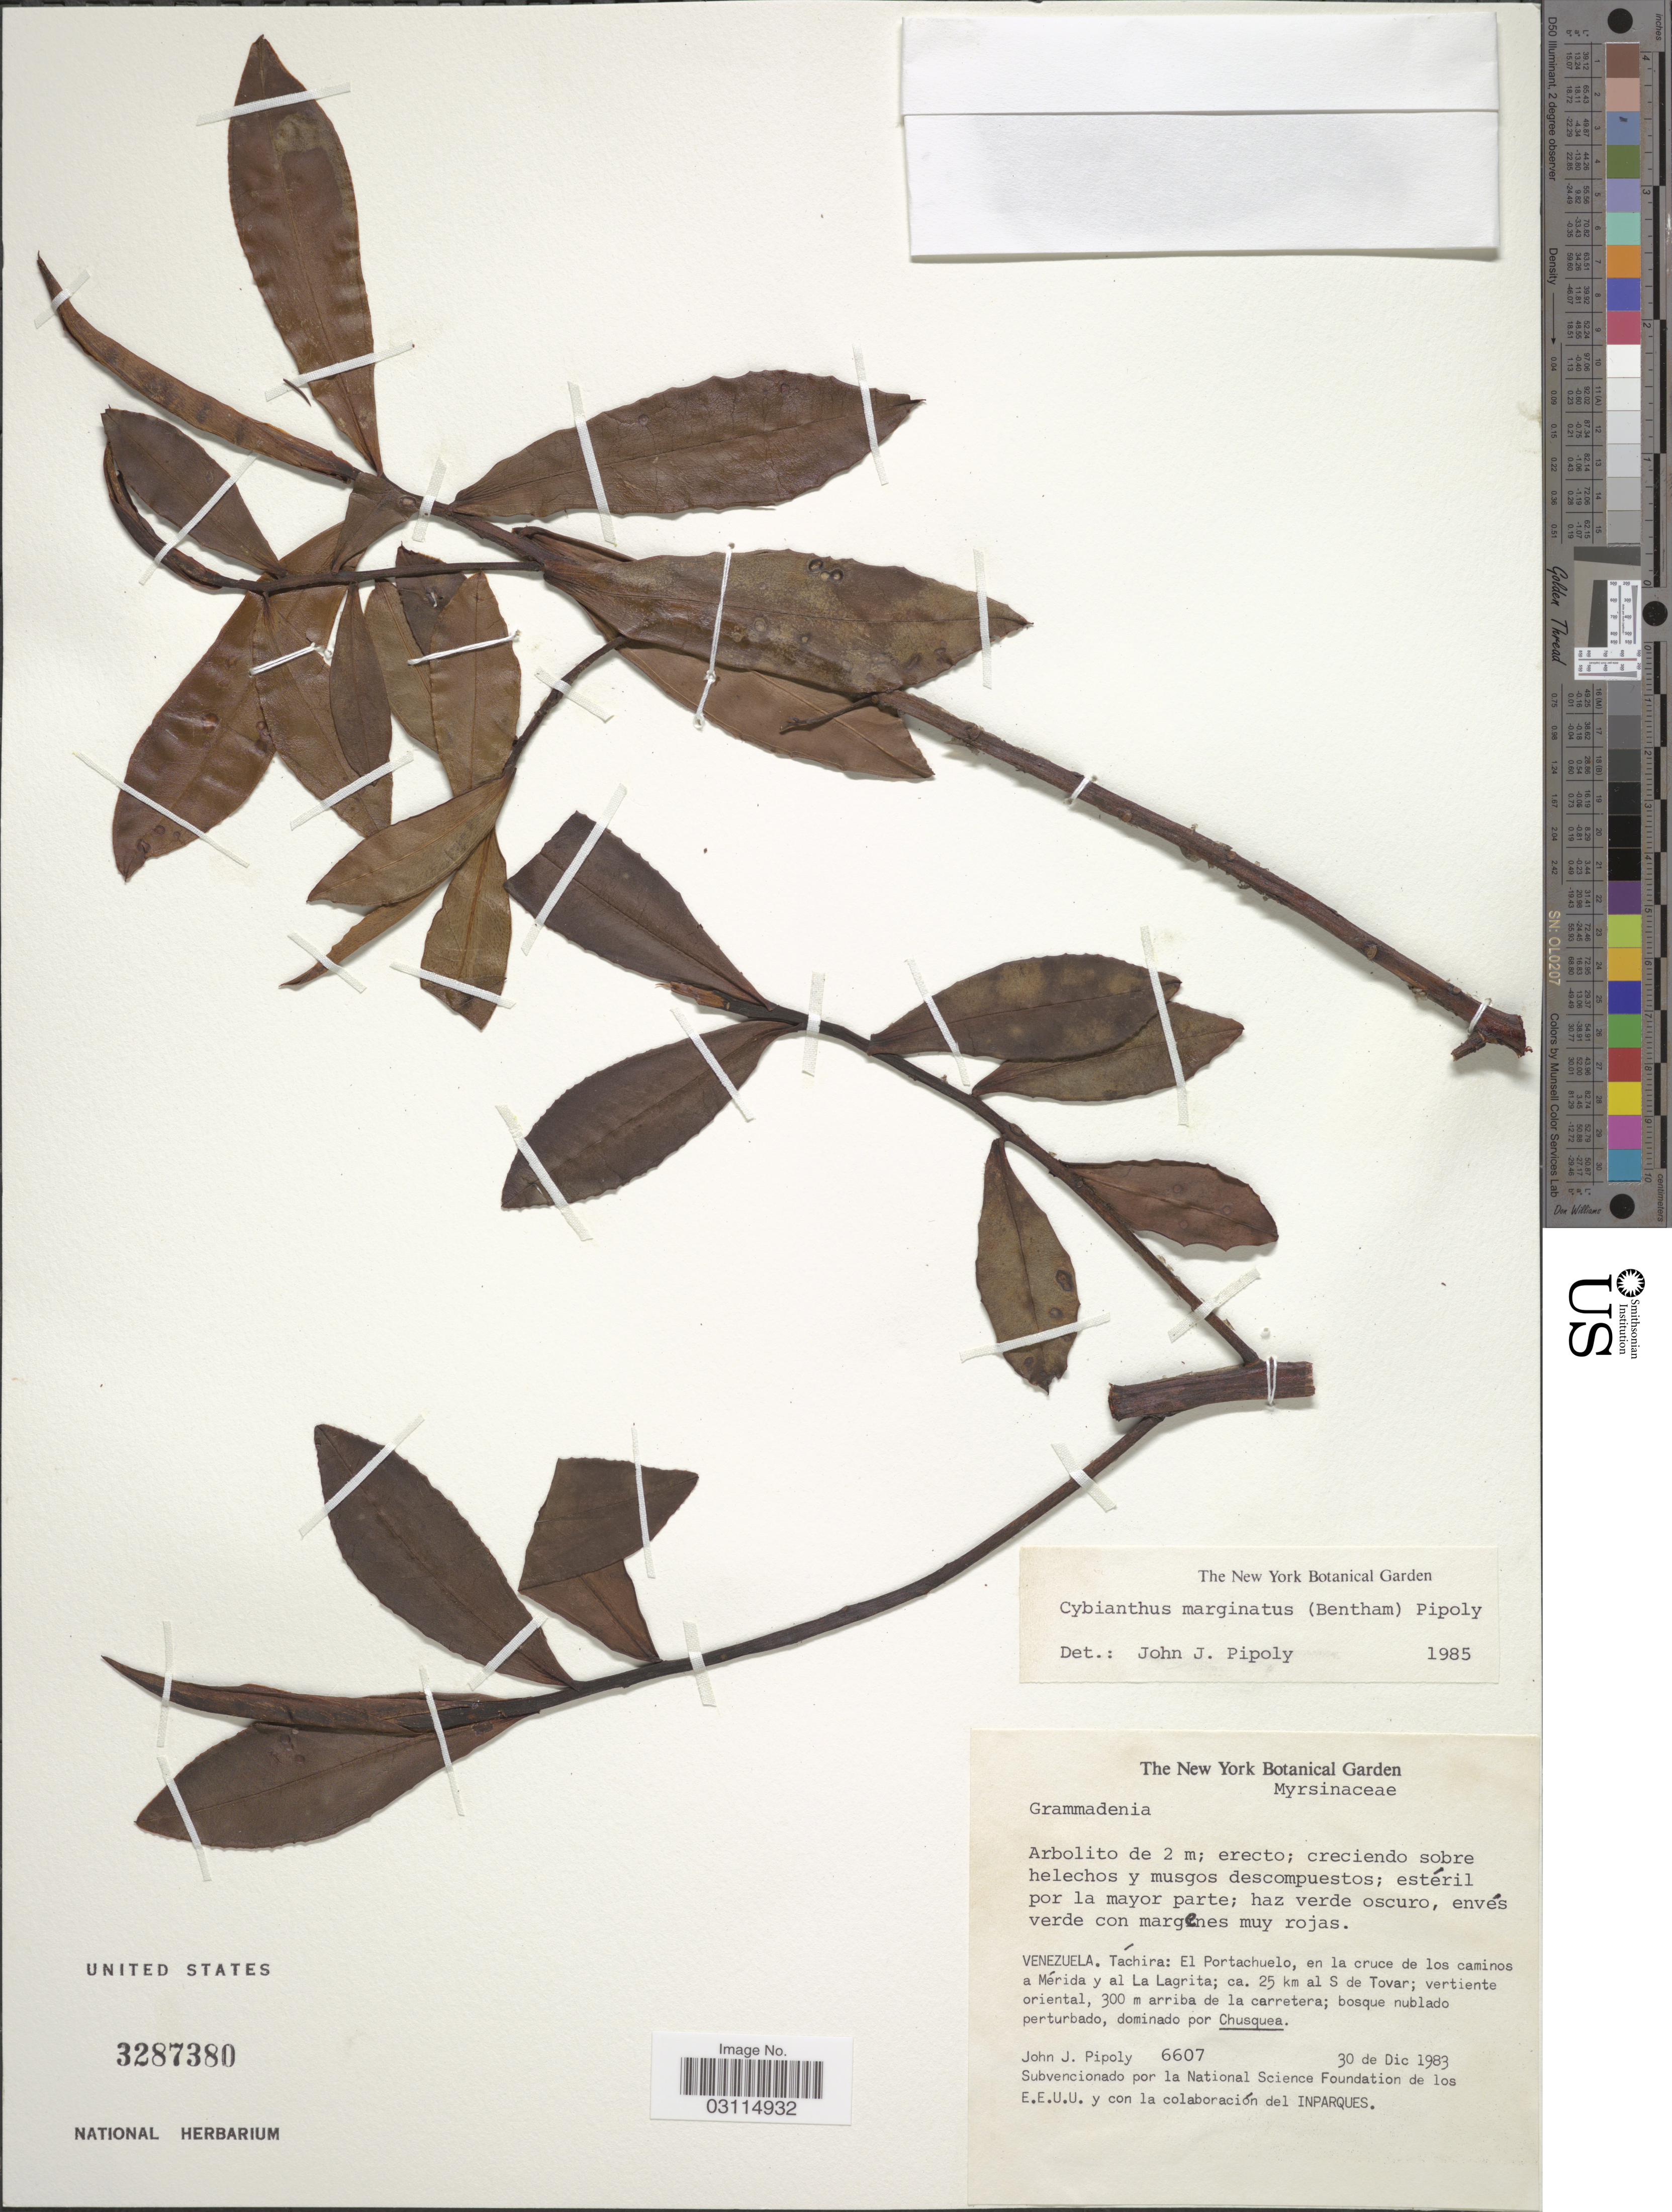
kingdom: Plantae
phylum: Tracheophyta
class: Magnoliopsida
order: Ericales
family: Primulaceae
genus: Cybianthus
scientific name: Cybianthus marginatus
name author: (Benth.) Pipoly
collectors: J. J. Pipoly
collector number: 6607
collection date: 1983-12-30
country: Venezuela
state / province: Tachira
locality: El Portachuelo, en la cruce de los caminos a Mérida y a La Lagrita; ca. 25 km al S de Tovar; vertiente oriental, 300 m arriba de la carretera.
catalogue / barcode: US 3287380